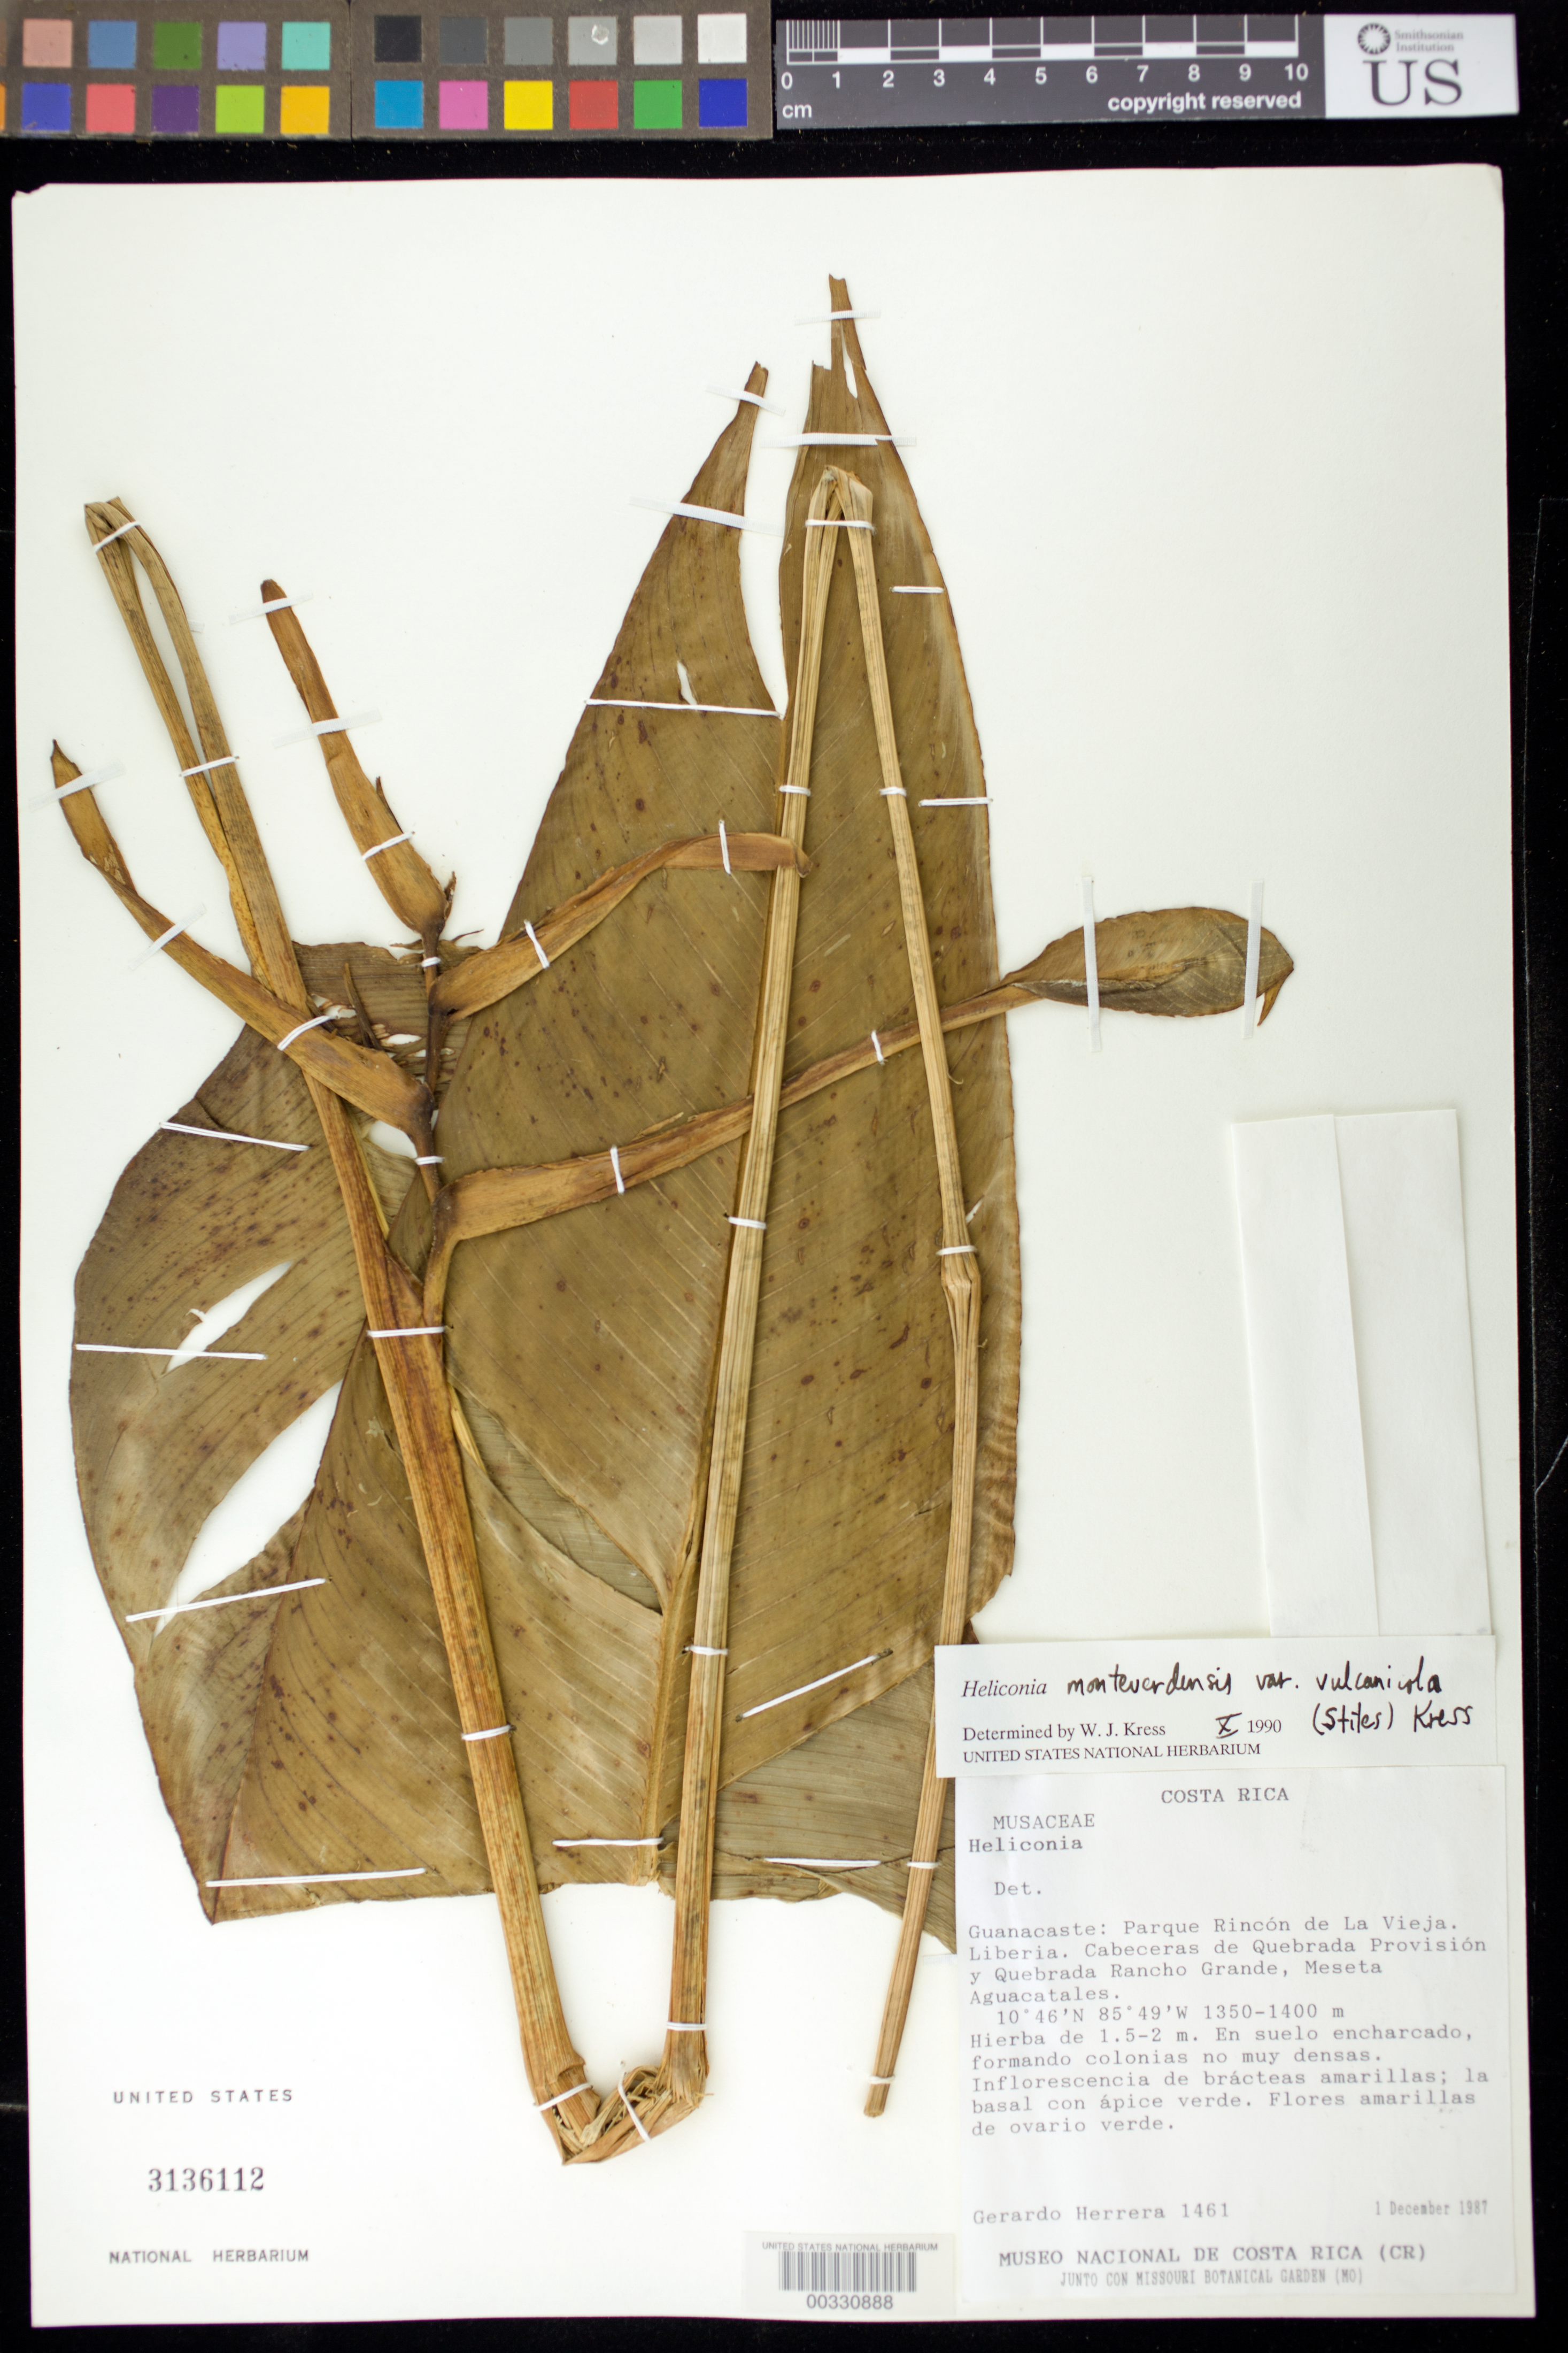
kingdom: Plantae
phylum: Tracheophyta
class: Liliopsida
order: Zingiberales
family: Heliconiaceae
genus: Heliconia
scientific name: Heliconia monteverdensis var. vulcanicola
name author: (F.G. Stiles) W.J. Kress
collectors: G. Herrera Ch.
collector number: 1461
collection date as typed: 01 Dec 1987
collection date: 1987-12-01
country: Costa Rica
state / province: Guanacaste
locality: Parque Rincon de La Vieja, Liberia, chief city of Quebrada Provision and Quebrada Rancho Grande, Meseta Aquacatales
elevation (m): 1350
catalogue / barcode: US 3136112